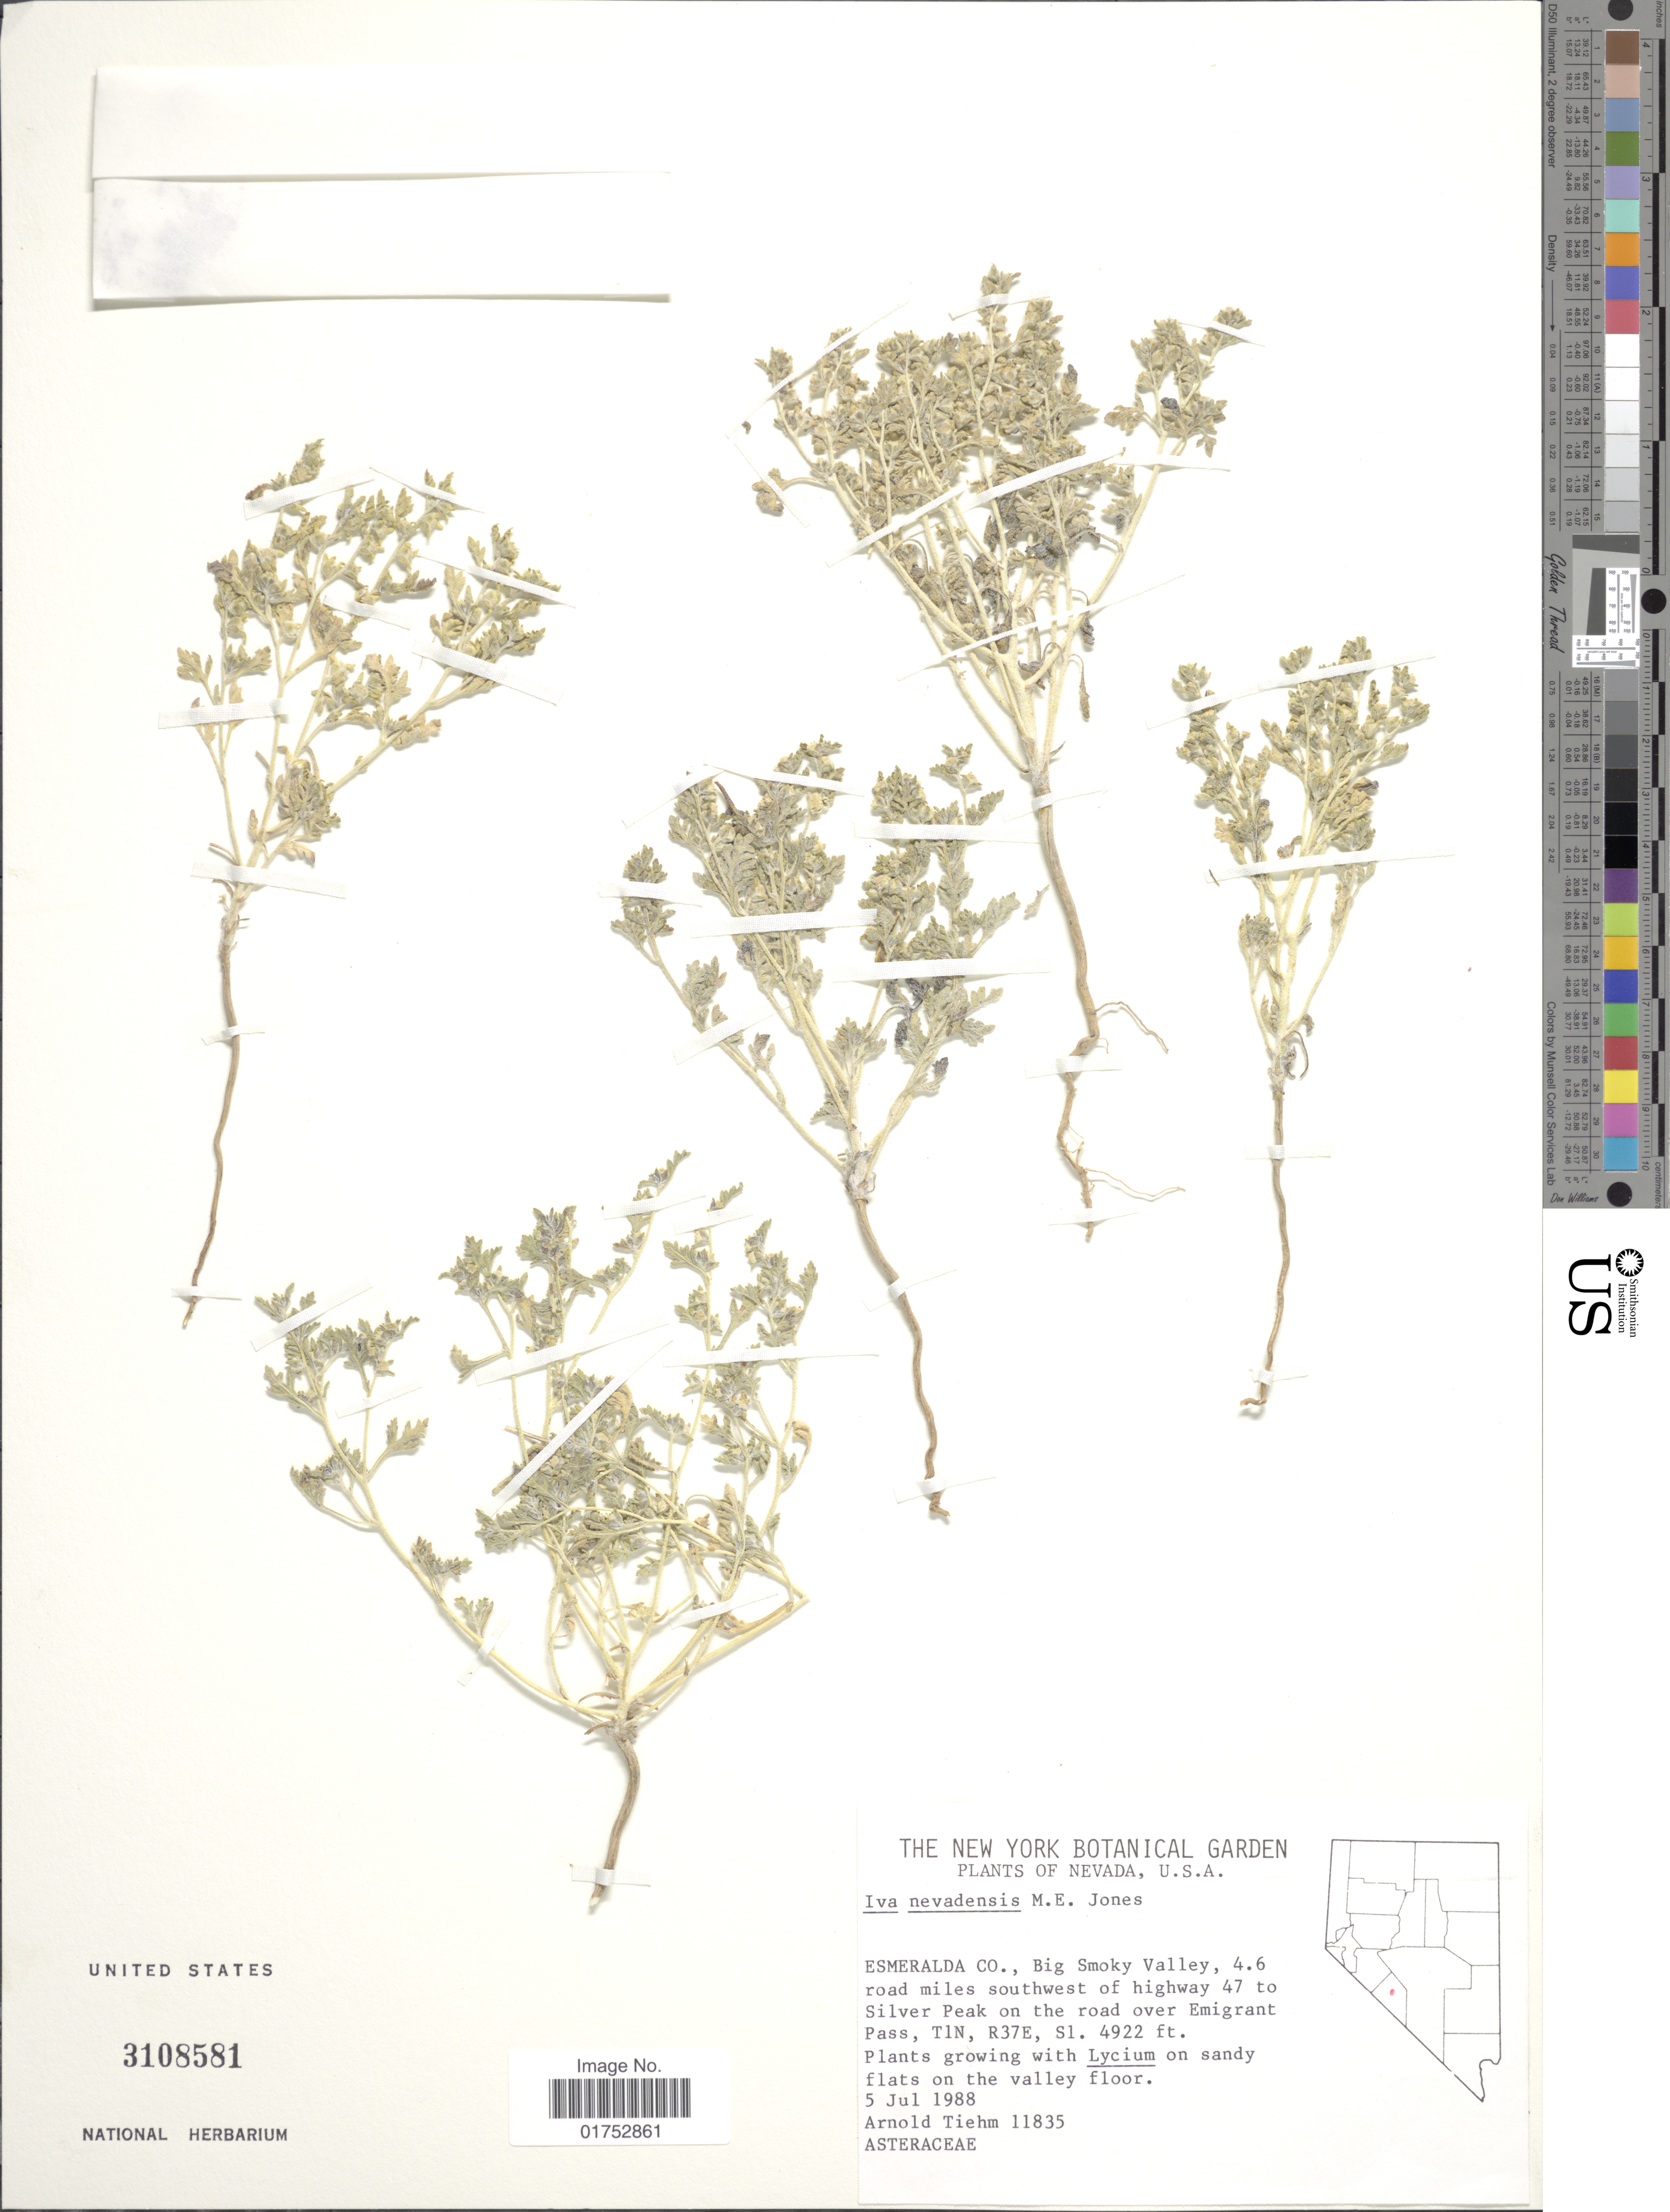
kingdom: Plantae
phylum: Tracheophyta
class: Magnoliopsida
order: Asterales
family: Asteraceae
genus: Iva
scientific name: Iva nevadensis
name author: M.E. Jones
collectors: A. Tiehm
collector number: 11835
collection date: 1988-07-05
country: United States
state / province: Nevada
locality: U,S,A,, Esmeralda Co., Big Smokey Valley, 4.6 road miles southwest of highway 47 to Silver Peak on the road over Emigrant Pass, T1N, R37E, S1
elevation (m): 1500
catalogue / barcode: US 3108581